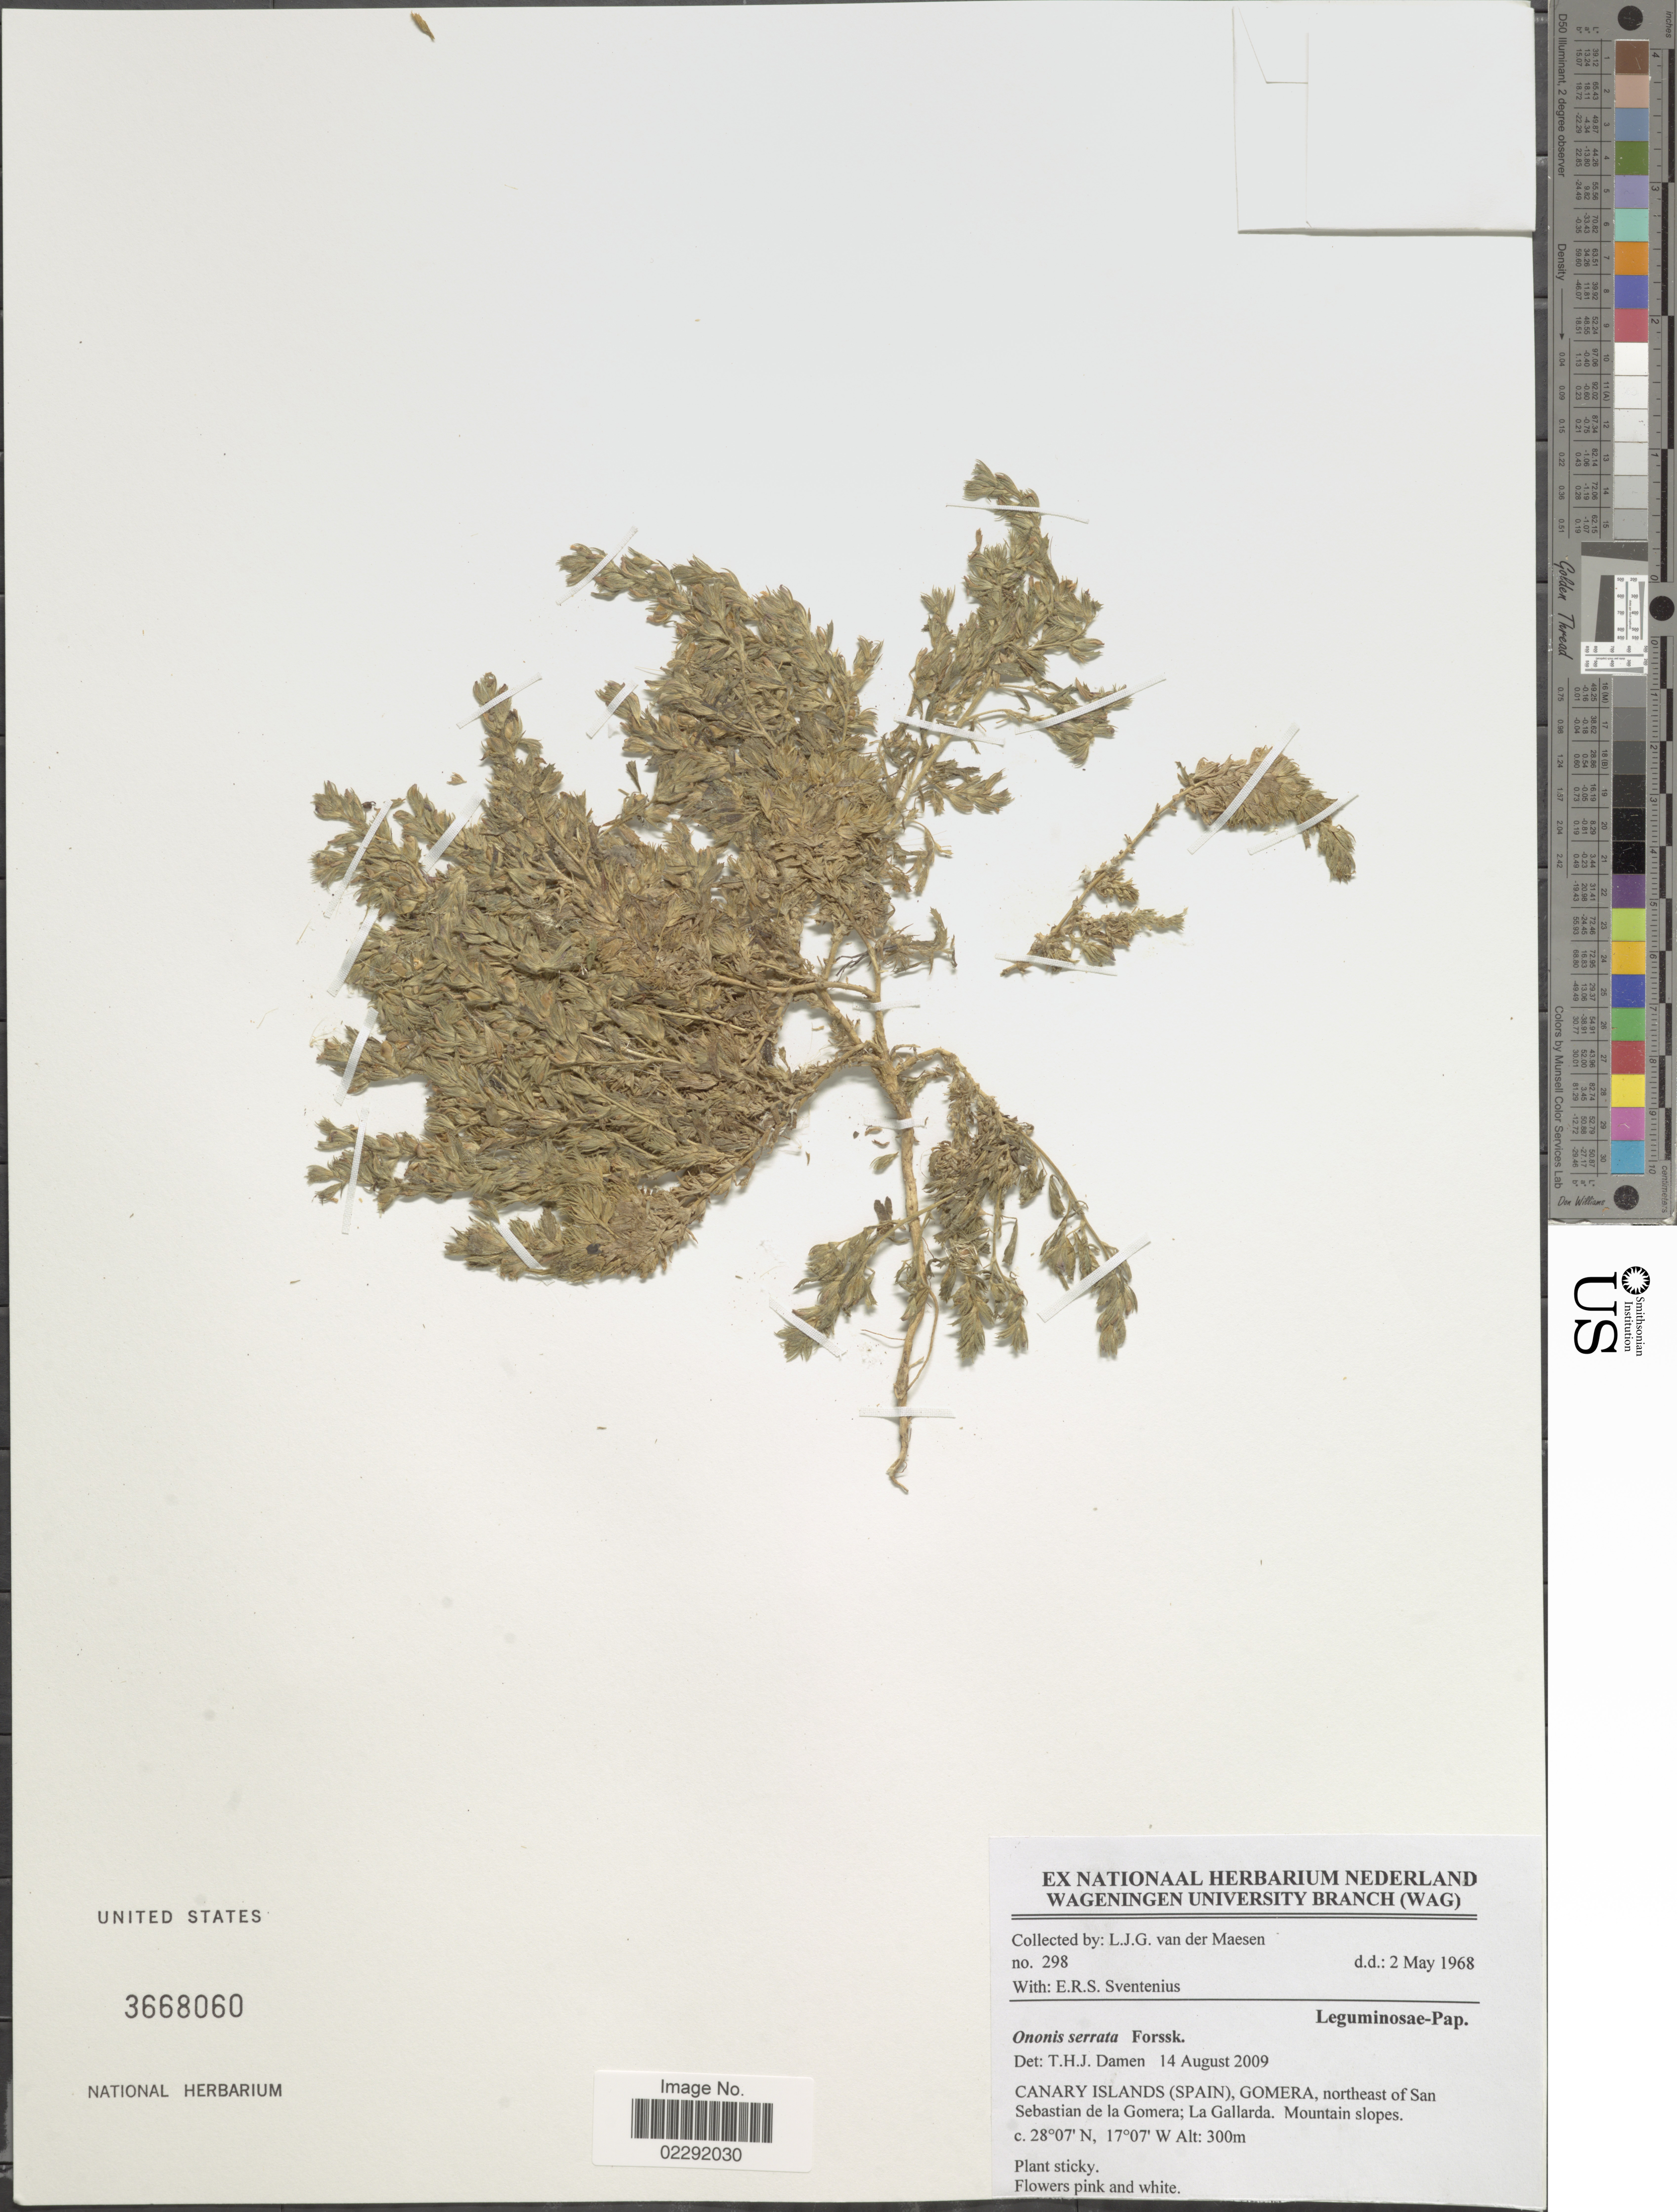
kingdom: Plantae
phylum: Tracheophyta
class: Magnoliopsida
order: Fabales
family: Fabaceae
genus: Ononis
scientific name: Ononis serrata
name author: Forssk.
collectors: L. van der Maesen & E. Sventenius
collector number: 298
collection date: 1968-05-02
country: Spain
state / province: Canarias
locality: Canary Islands, Gomera, northeast of San Sebastian de la Gomera; La Gallarda, Mountain slopes.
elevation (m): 300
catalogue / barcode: US 3668060